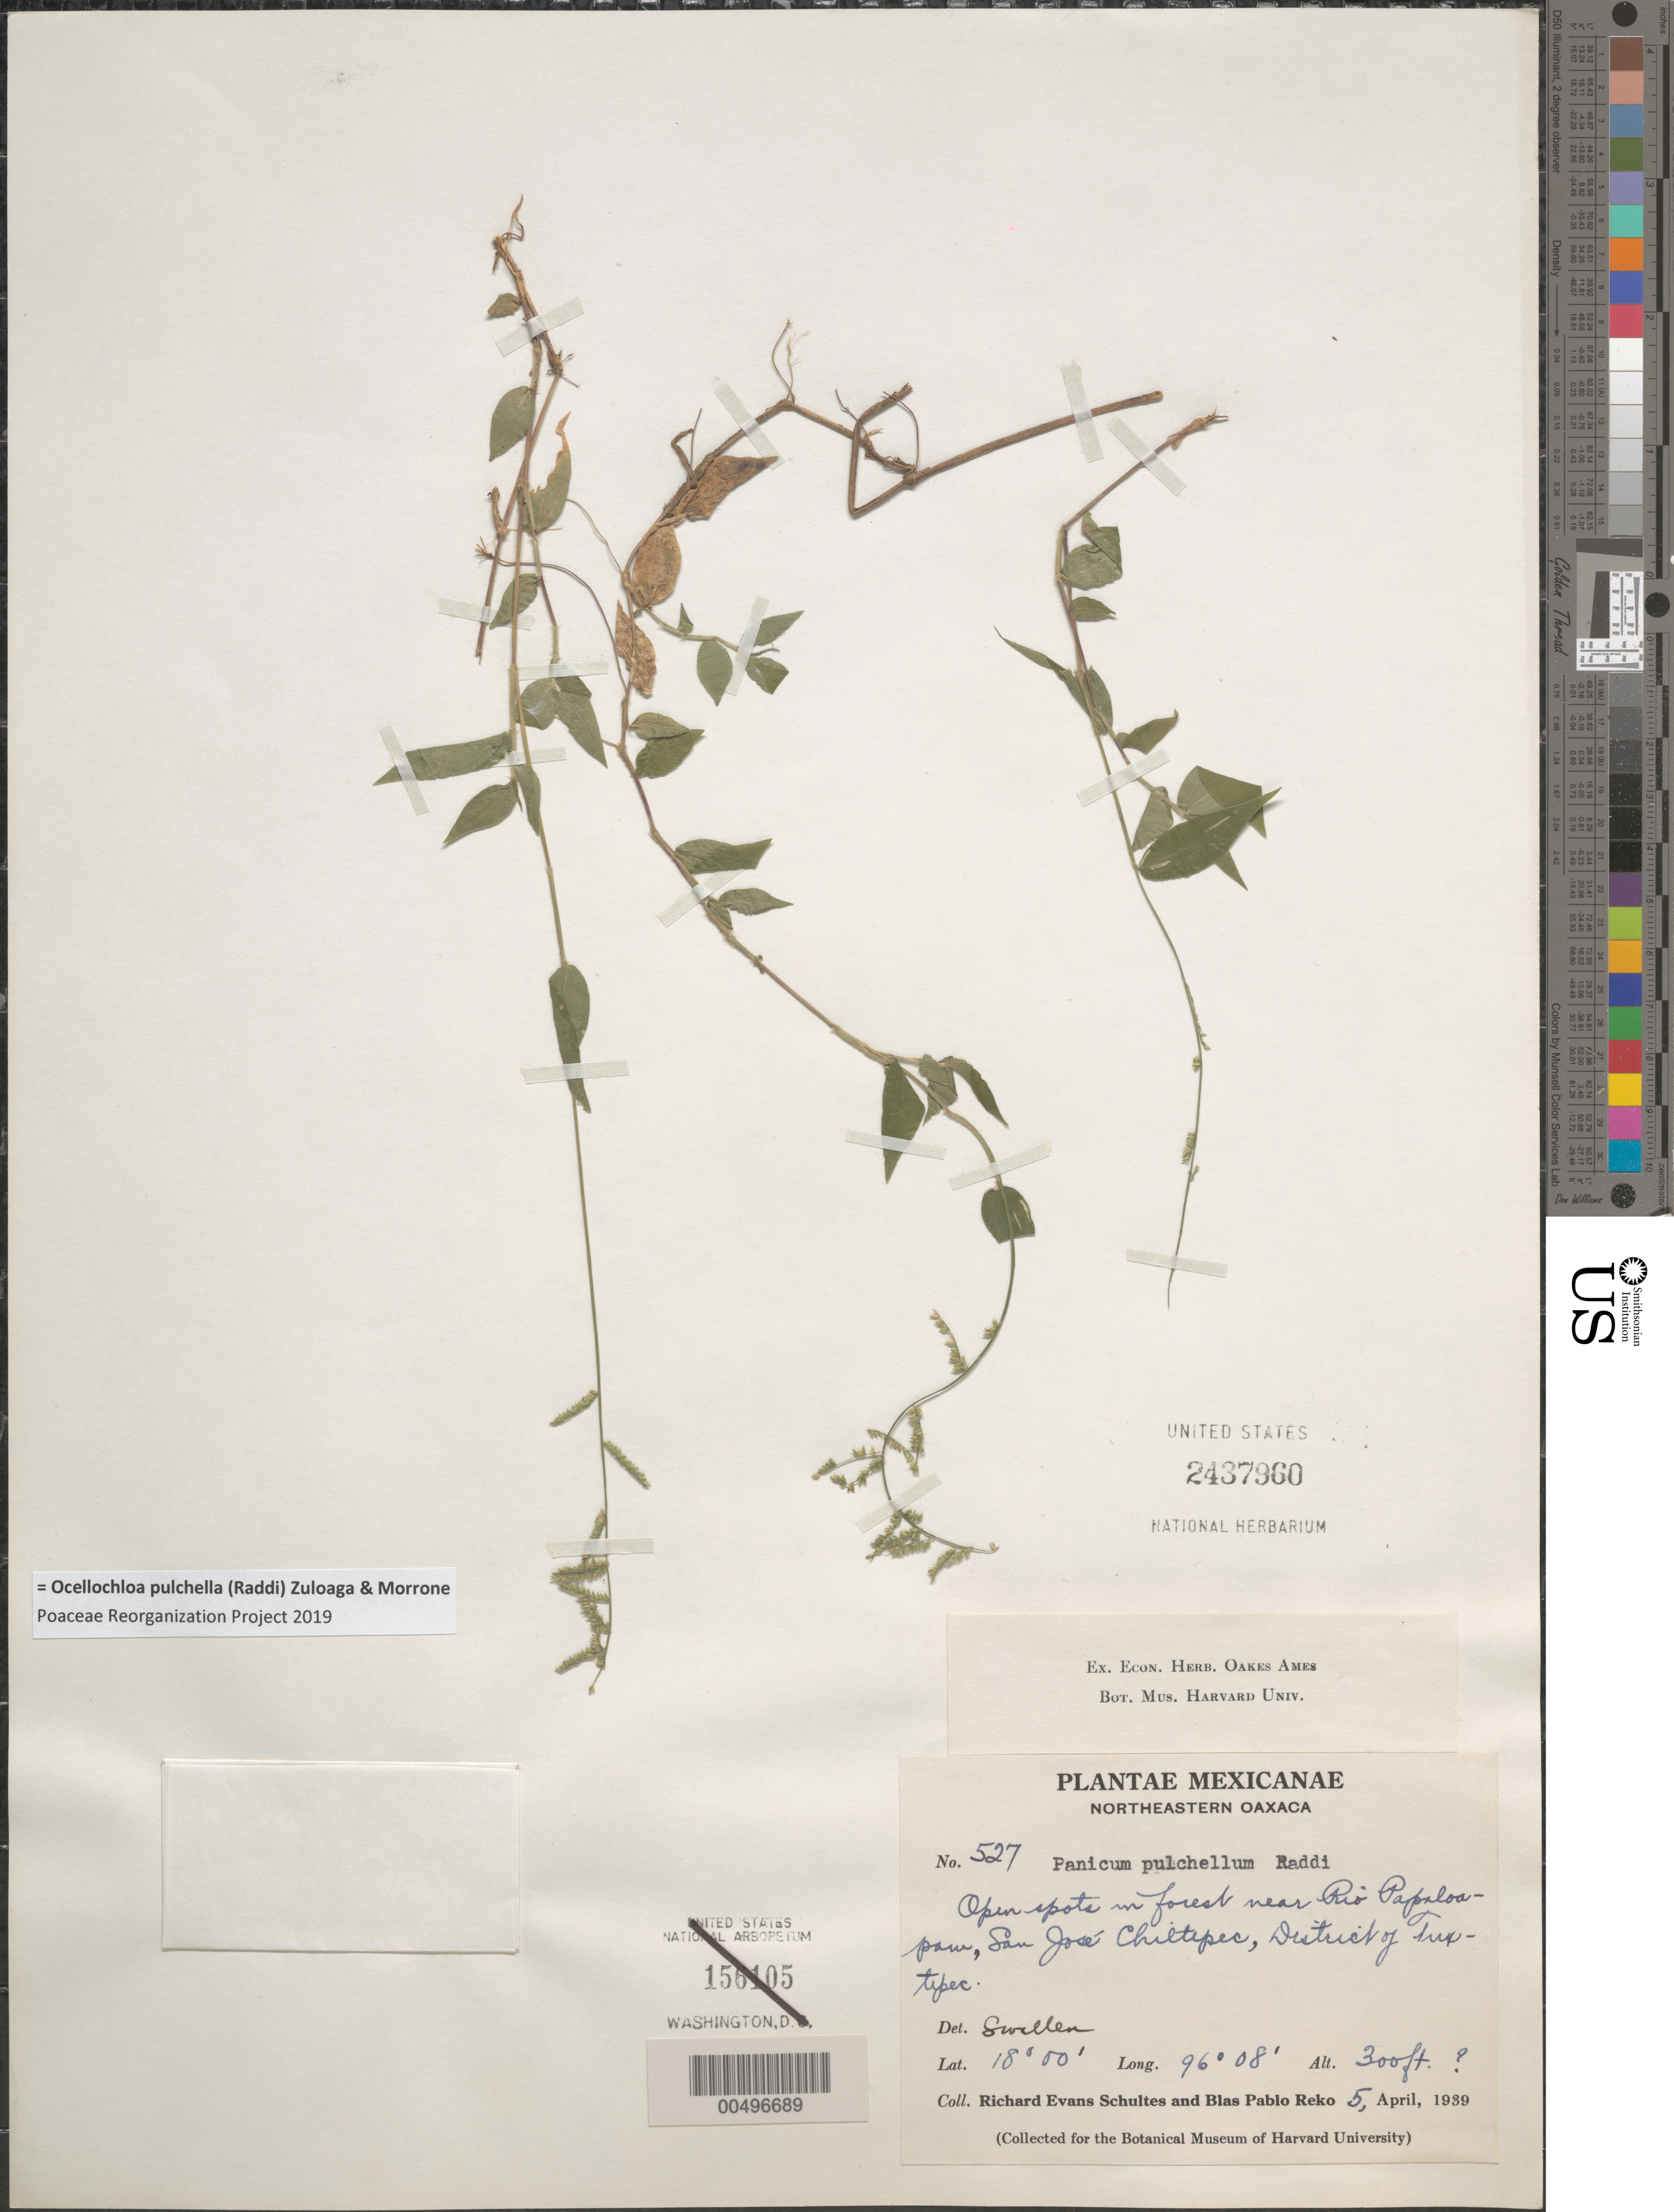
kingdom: Plantae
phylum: Tracheophyta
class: Liliopsida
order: Poales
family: Poaceae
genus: Panicum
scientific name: Panicum pulchellum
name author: Raddi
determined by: Swallen, Jason R.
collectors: R. E. Schultes & B. P. Reko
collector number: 527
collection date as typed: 5 Apr 1939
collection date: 1939-04-05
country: Mexico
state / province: Oaxaca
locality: NE Oaxaca, near Rio Papaloapam, San Jos‚ Chiltepec, Dist of Tuxtepec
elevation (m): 91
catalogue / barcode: US 2437960